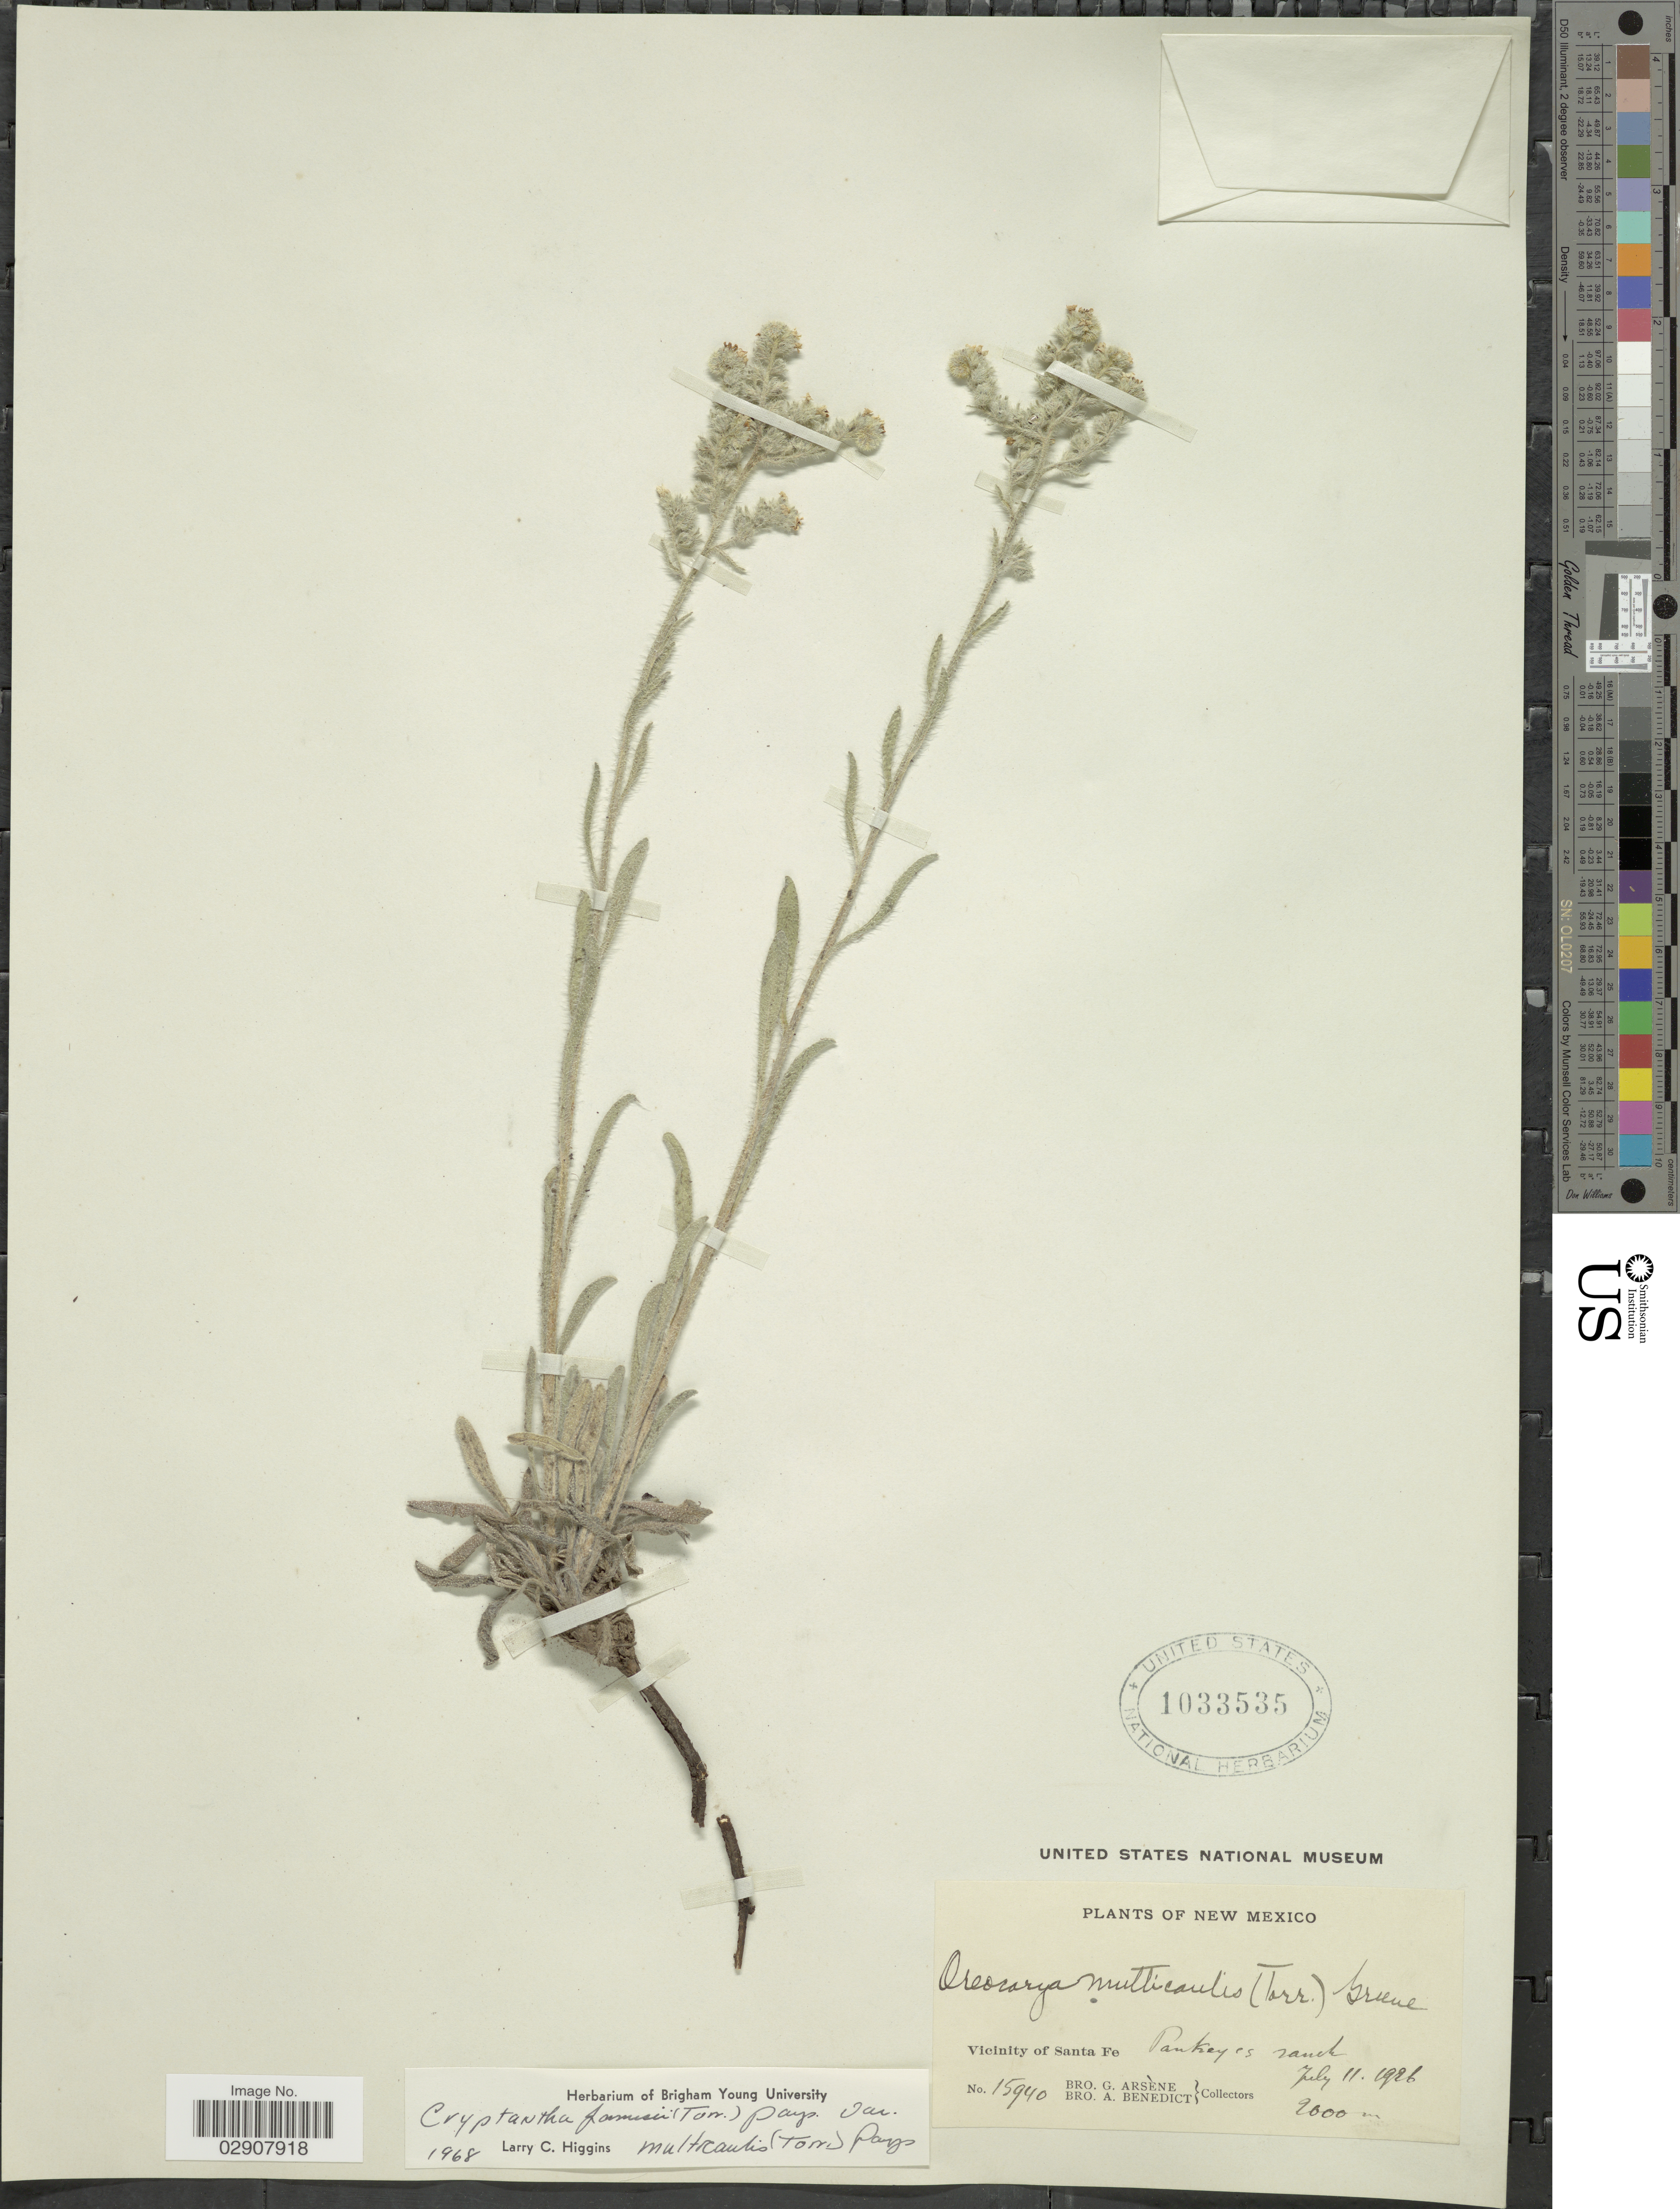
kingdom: Plantae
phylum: Tracheophyta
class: Magnoliopsida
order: Boraginales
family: Boraginaceae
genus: Cryptantha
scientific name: Cryptantha jamesii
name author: (Torr.) Payson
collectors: Bro. G. Arsène & Bro. A. Benedict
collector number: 15940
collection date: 1926-07-11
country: United States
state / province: New Mexico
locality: Vicinity of Santa Fe. Parkey's ranch. New Mexico.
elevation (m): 2000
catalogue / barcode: US 1033535